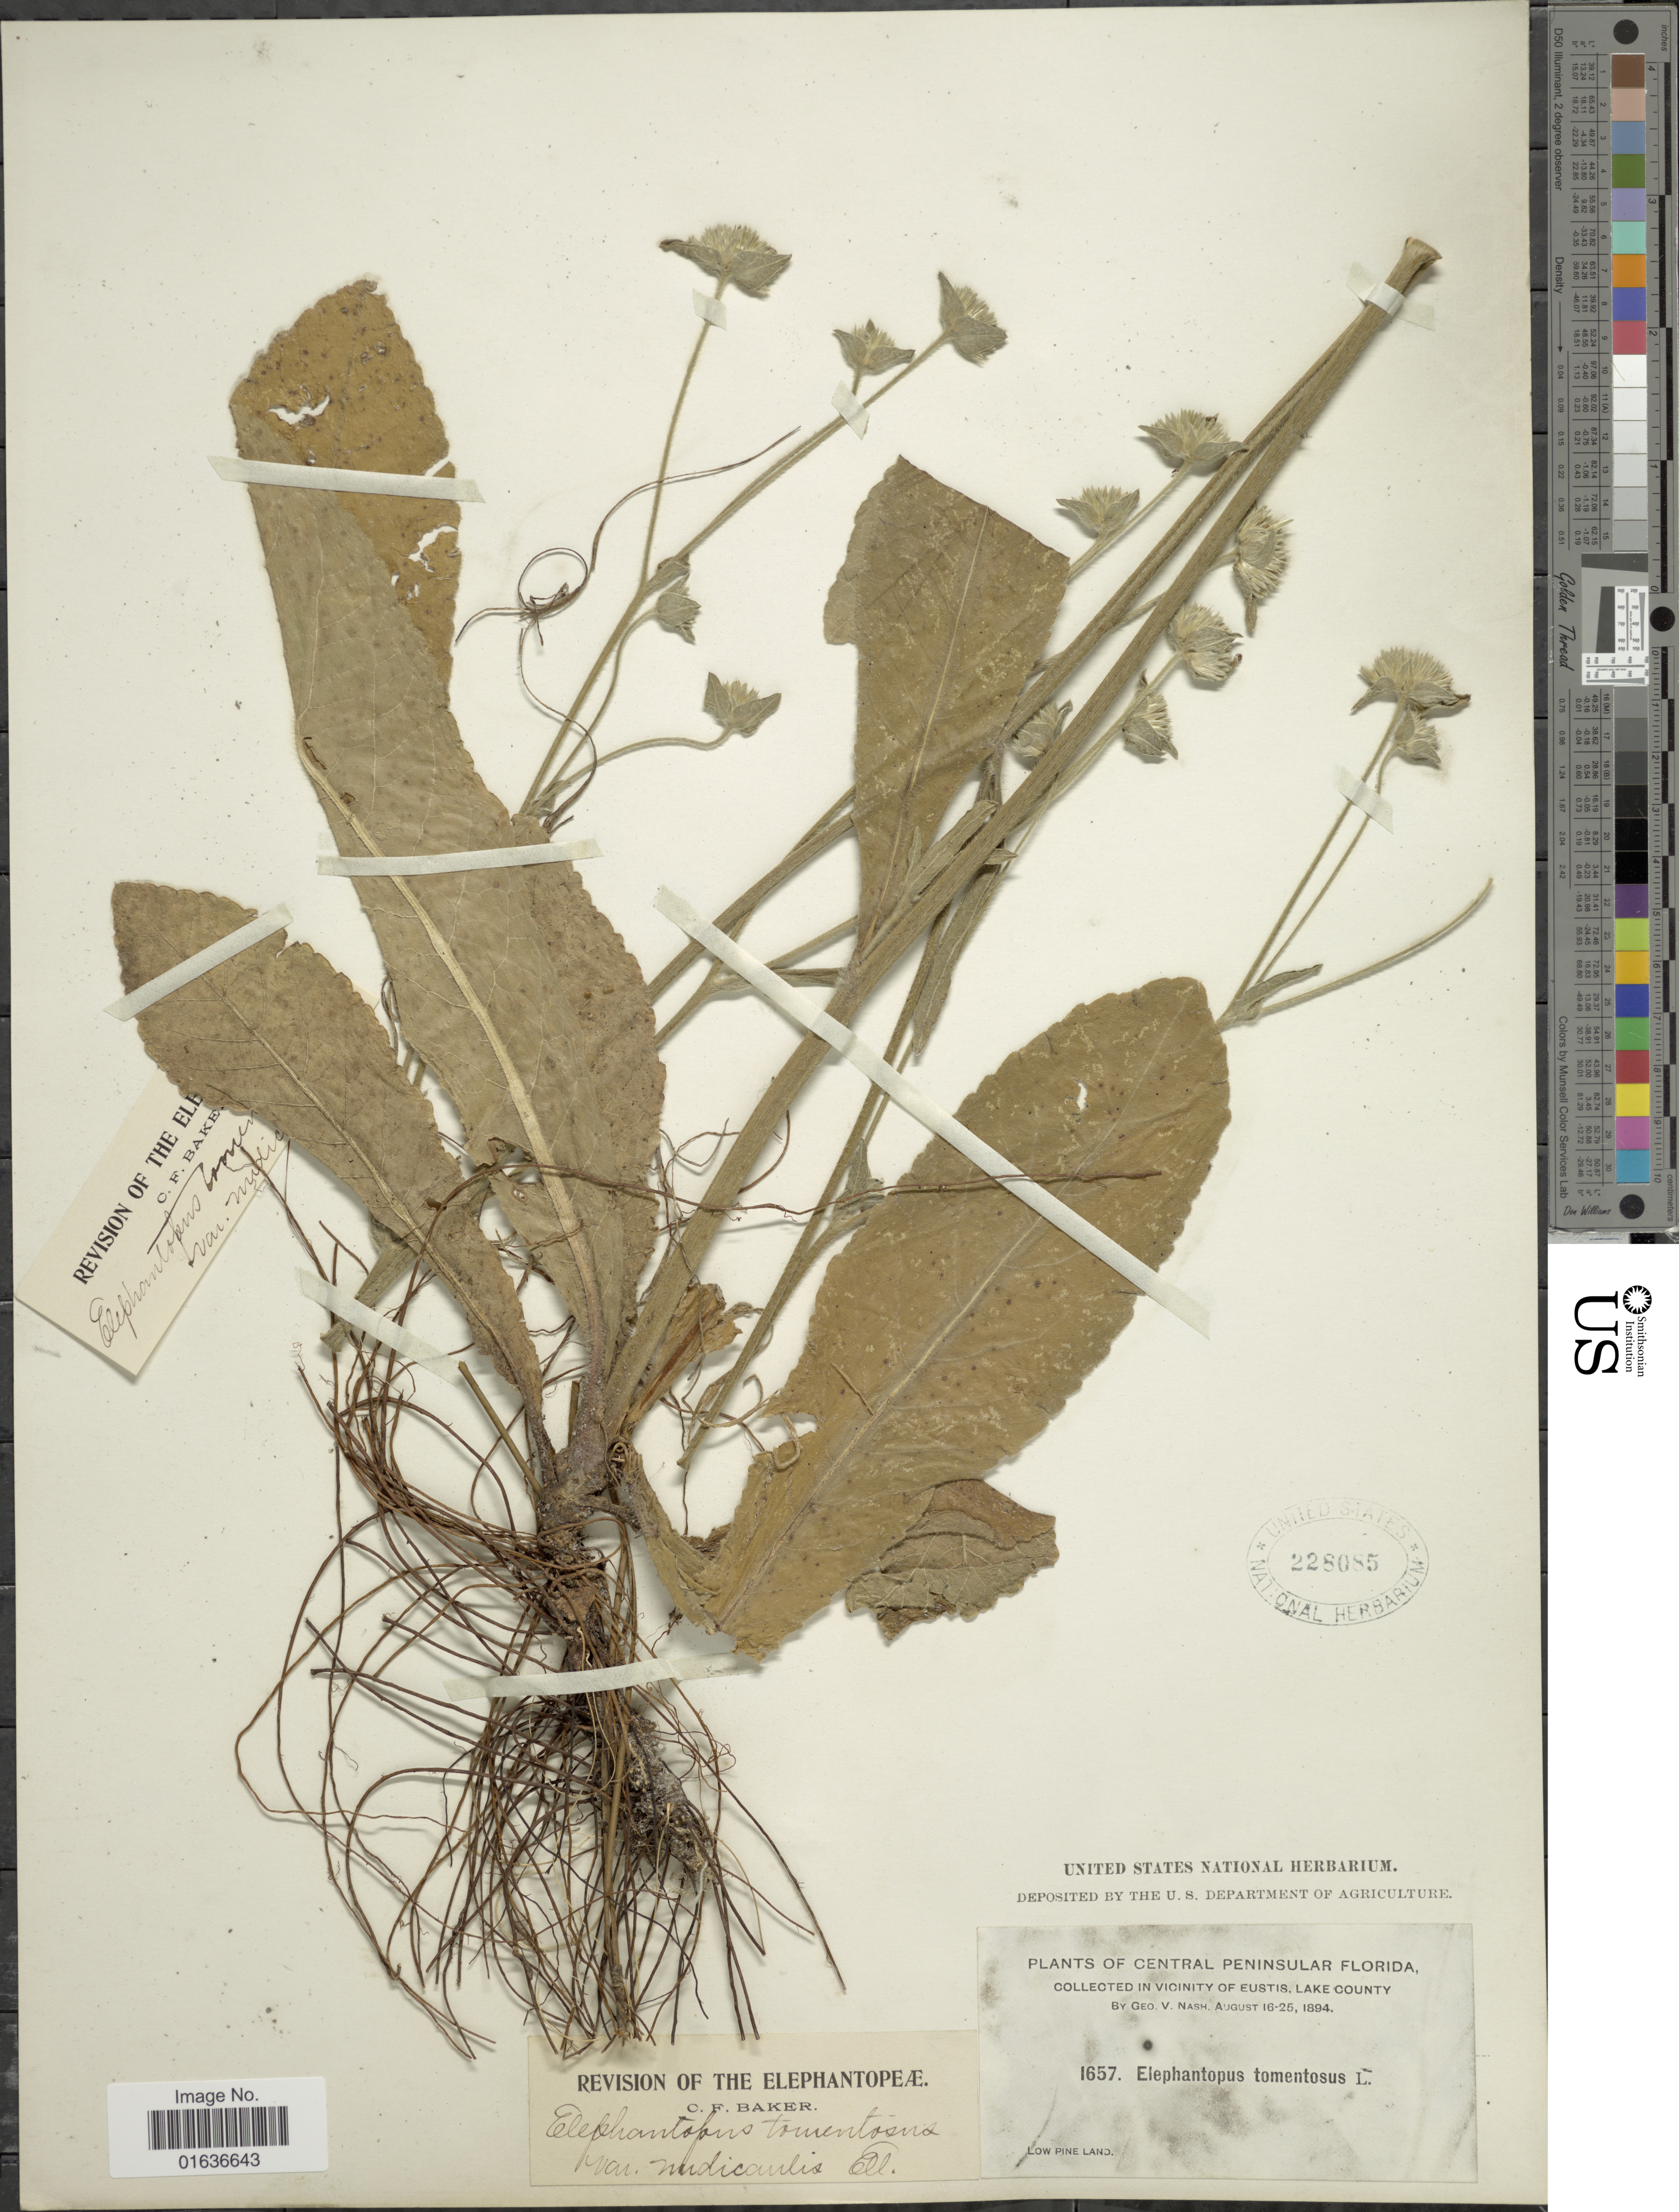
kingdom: Plantae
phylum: Tracheophyta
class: Magnoliopsida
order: Asterales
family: Asteraceae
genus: Elephantopus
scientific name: Elephantopus elatus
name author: Bertol.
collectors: G. V. Nash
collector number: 1657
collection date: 1894-08-16/1894-08-25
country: United States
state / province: Florida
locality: Central Peninsular Florida, Vicinity of Eustis, Lake County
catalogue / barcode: US 228085